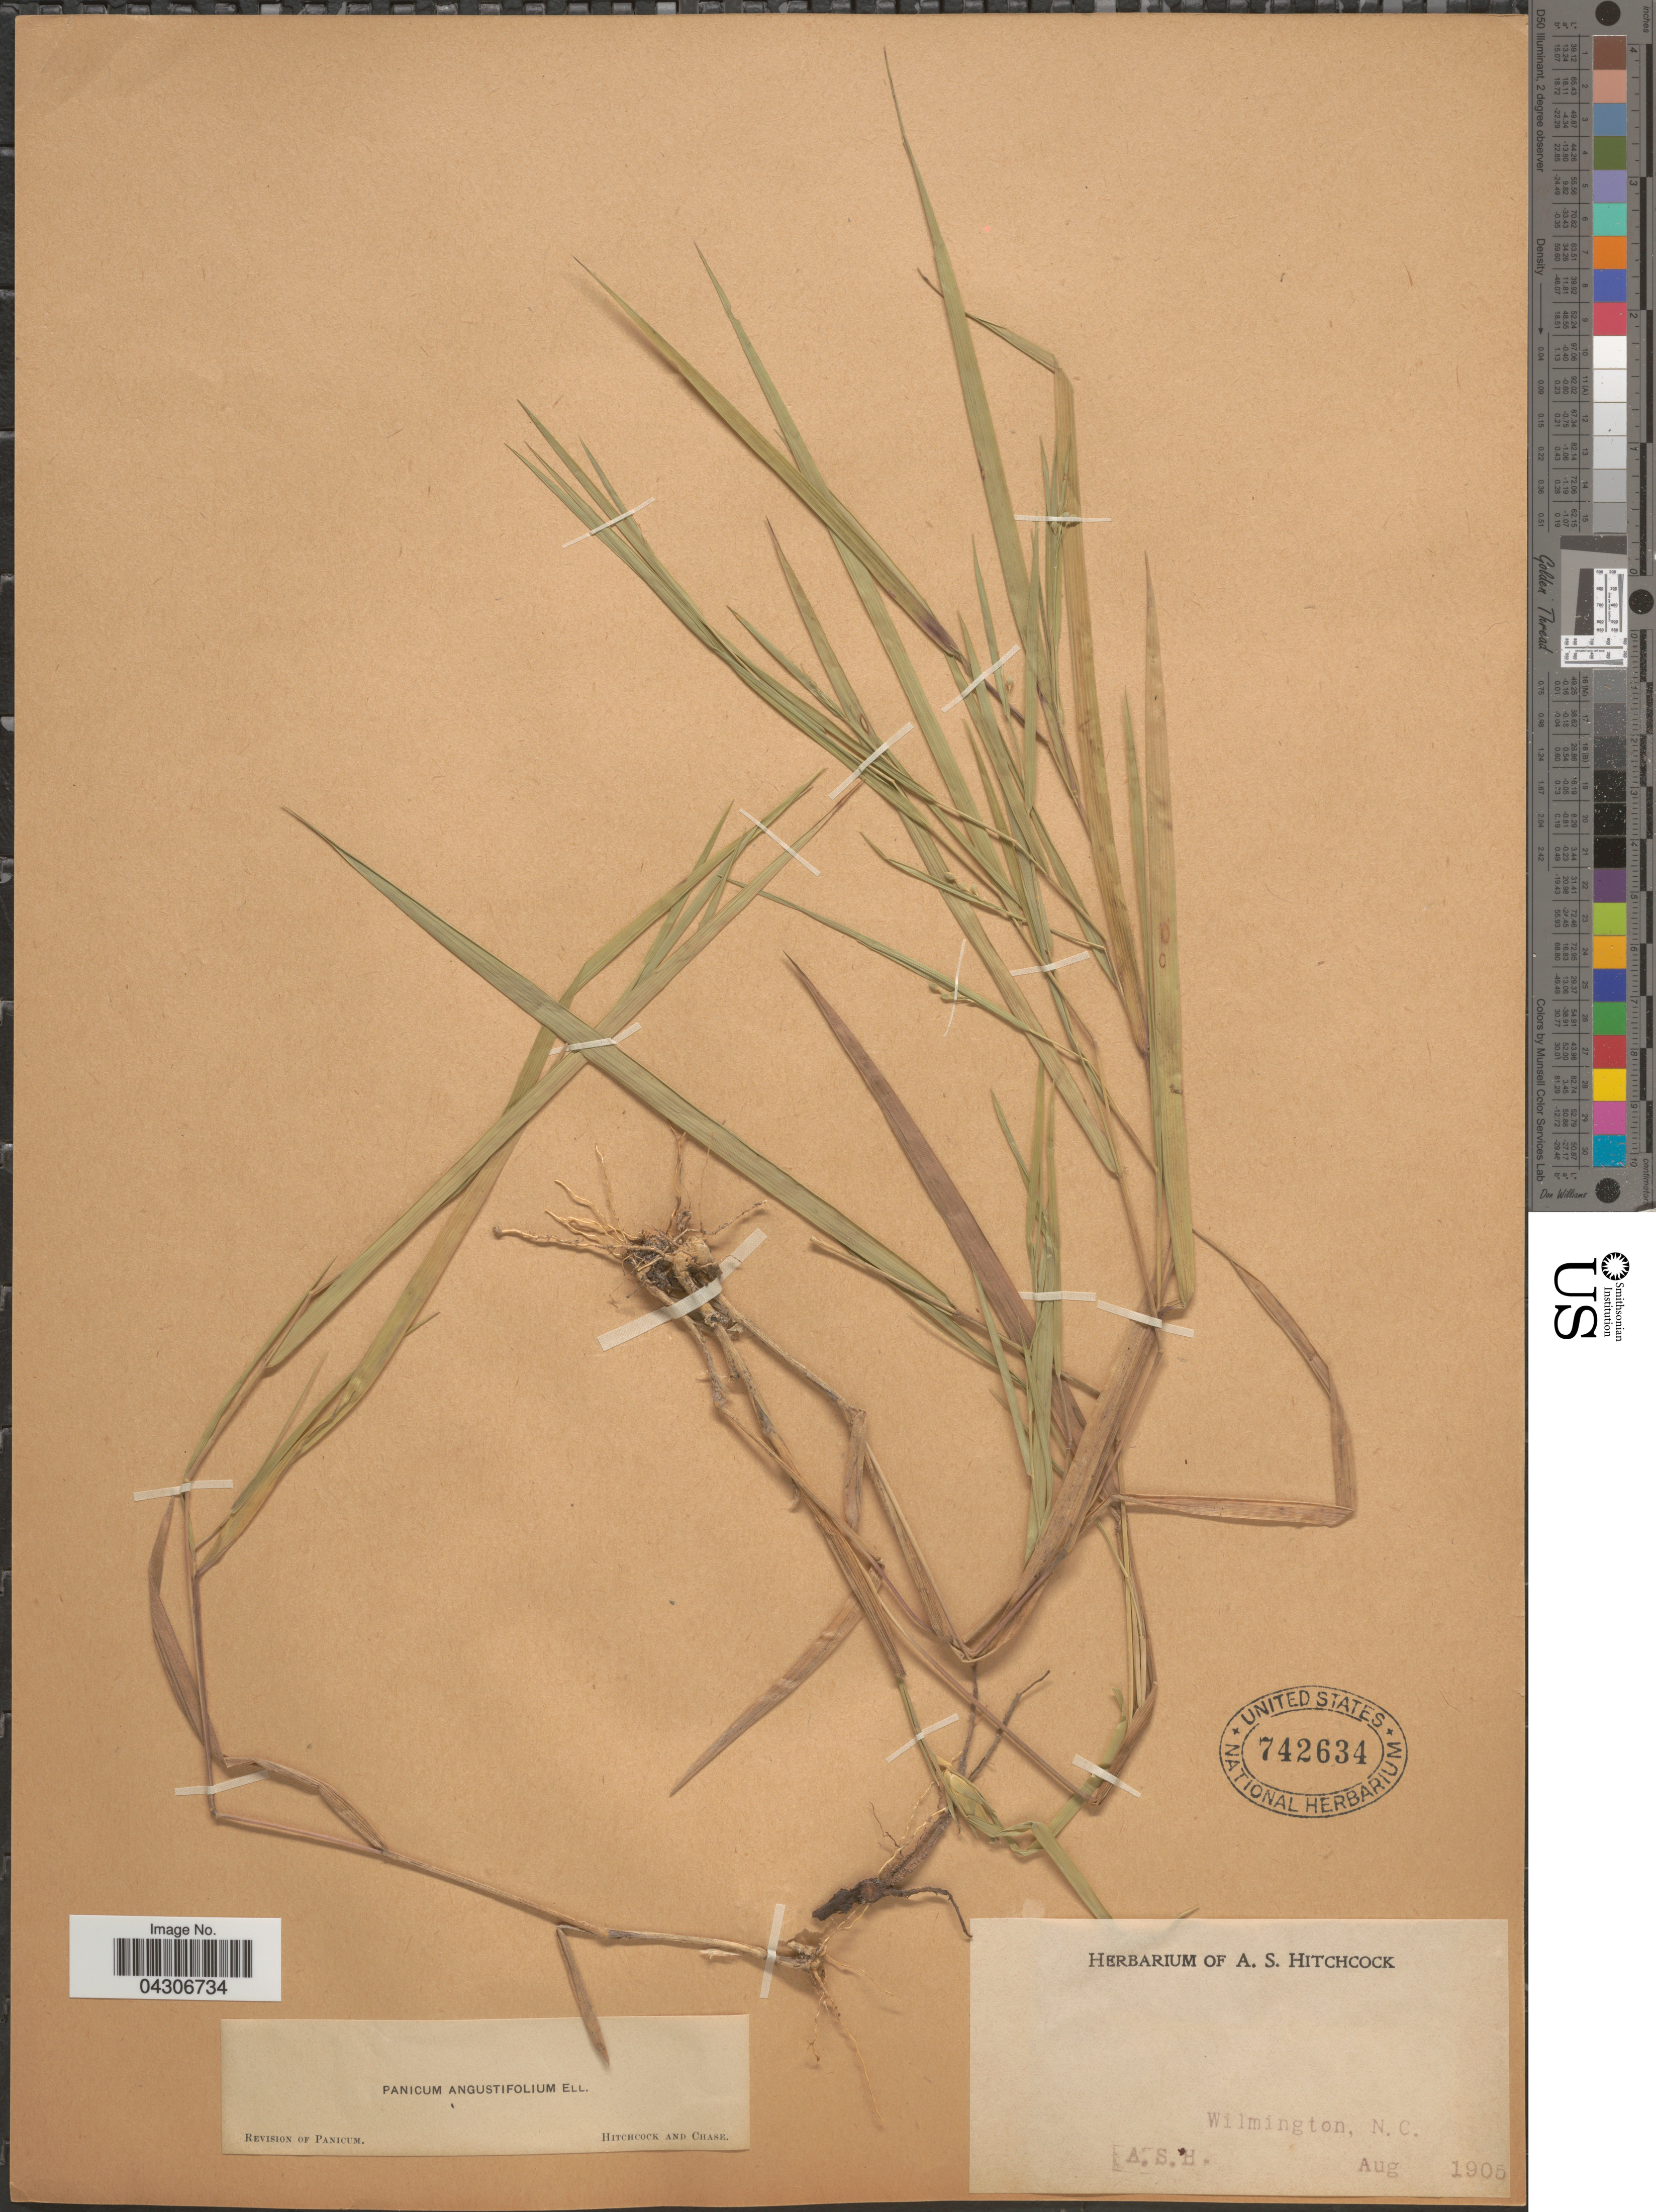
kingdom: Plantae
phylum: Tracheophyta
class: Liliopsida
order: Poales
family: Poaceae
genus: Dichanthelium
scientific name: Dichanthelium aciculare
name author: (Desv. ex Poir.) Gould & C.A. Clark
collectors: A. S. Hitchcock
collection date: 1905-08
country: United States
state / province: North Carolina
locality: Wilmington.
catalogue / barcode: US 742634